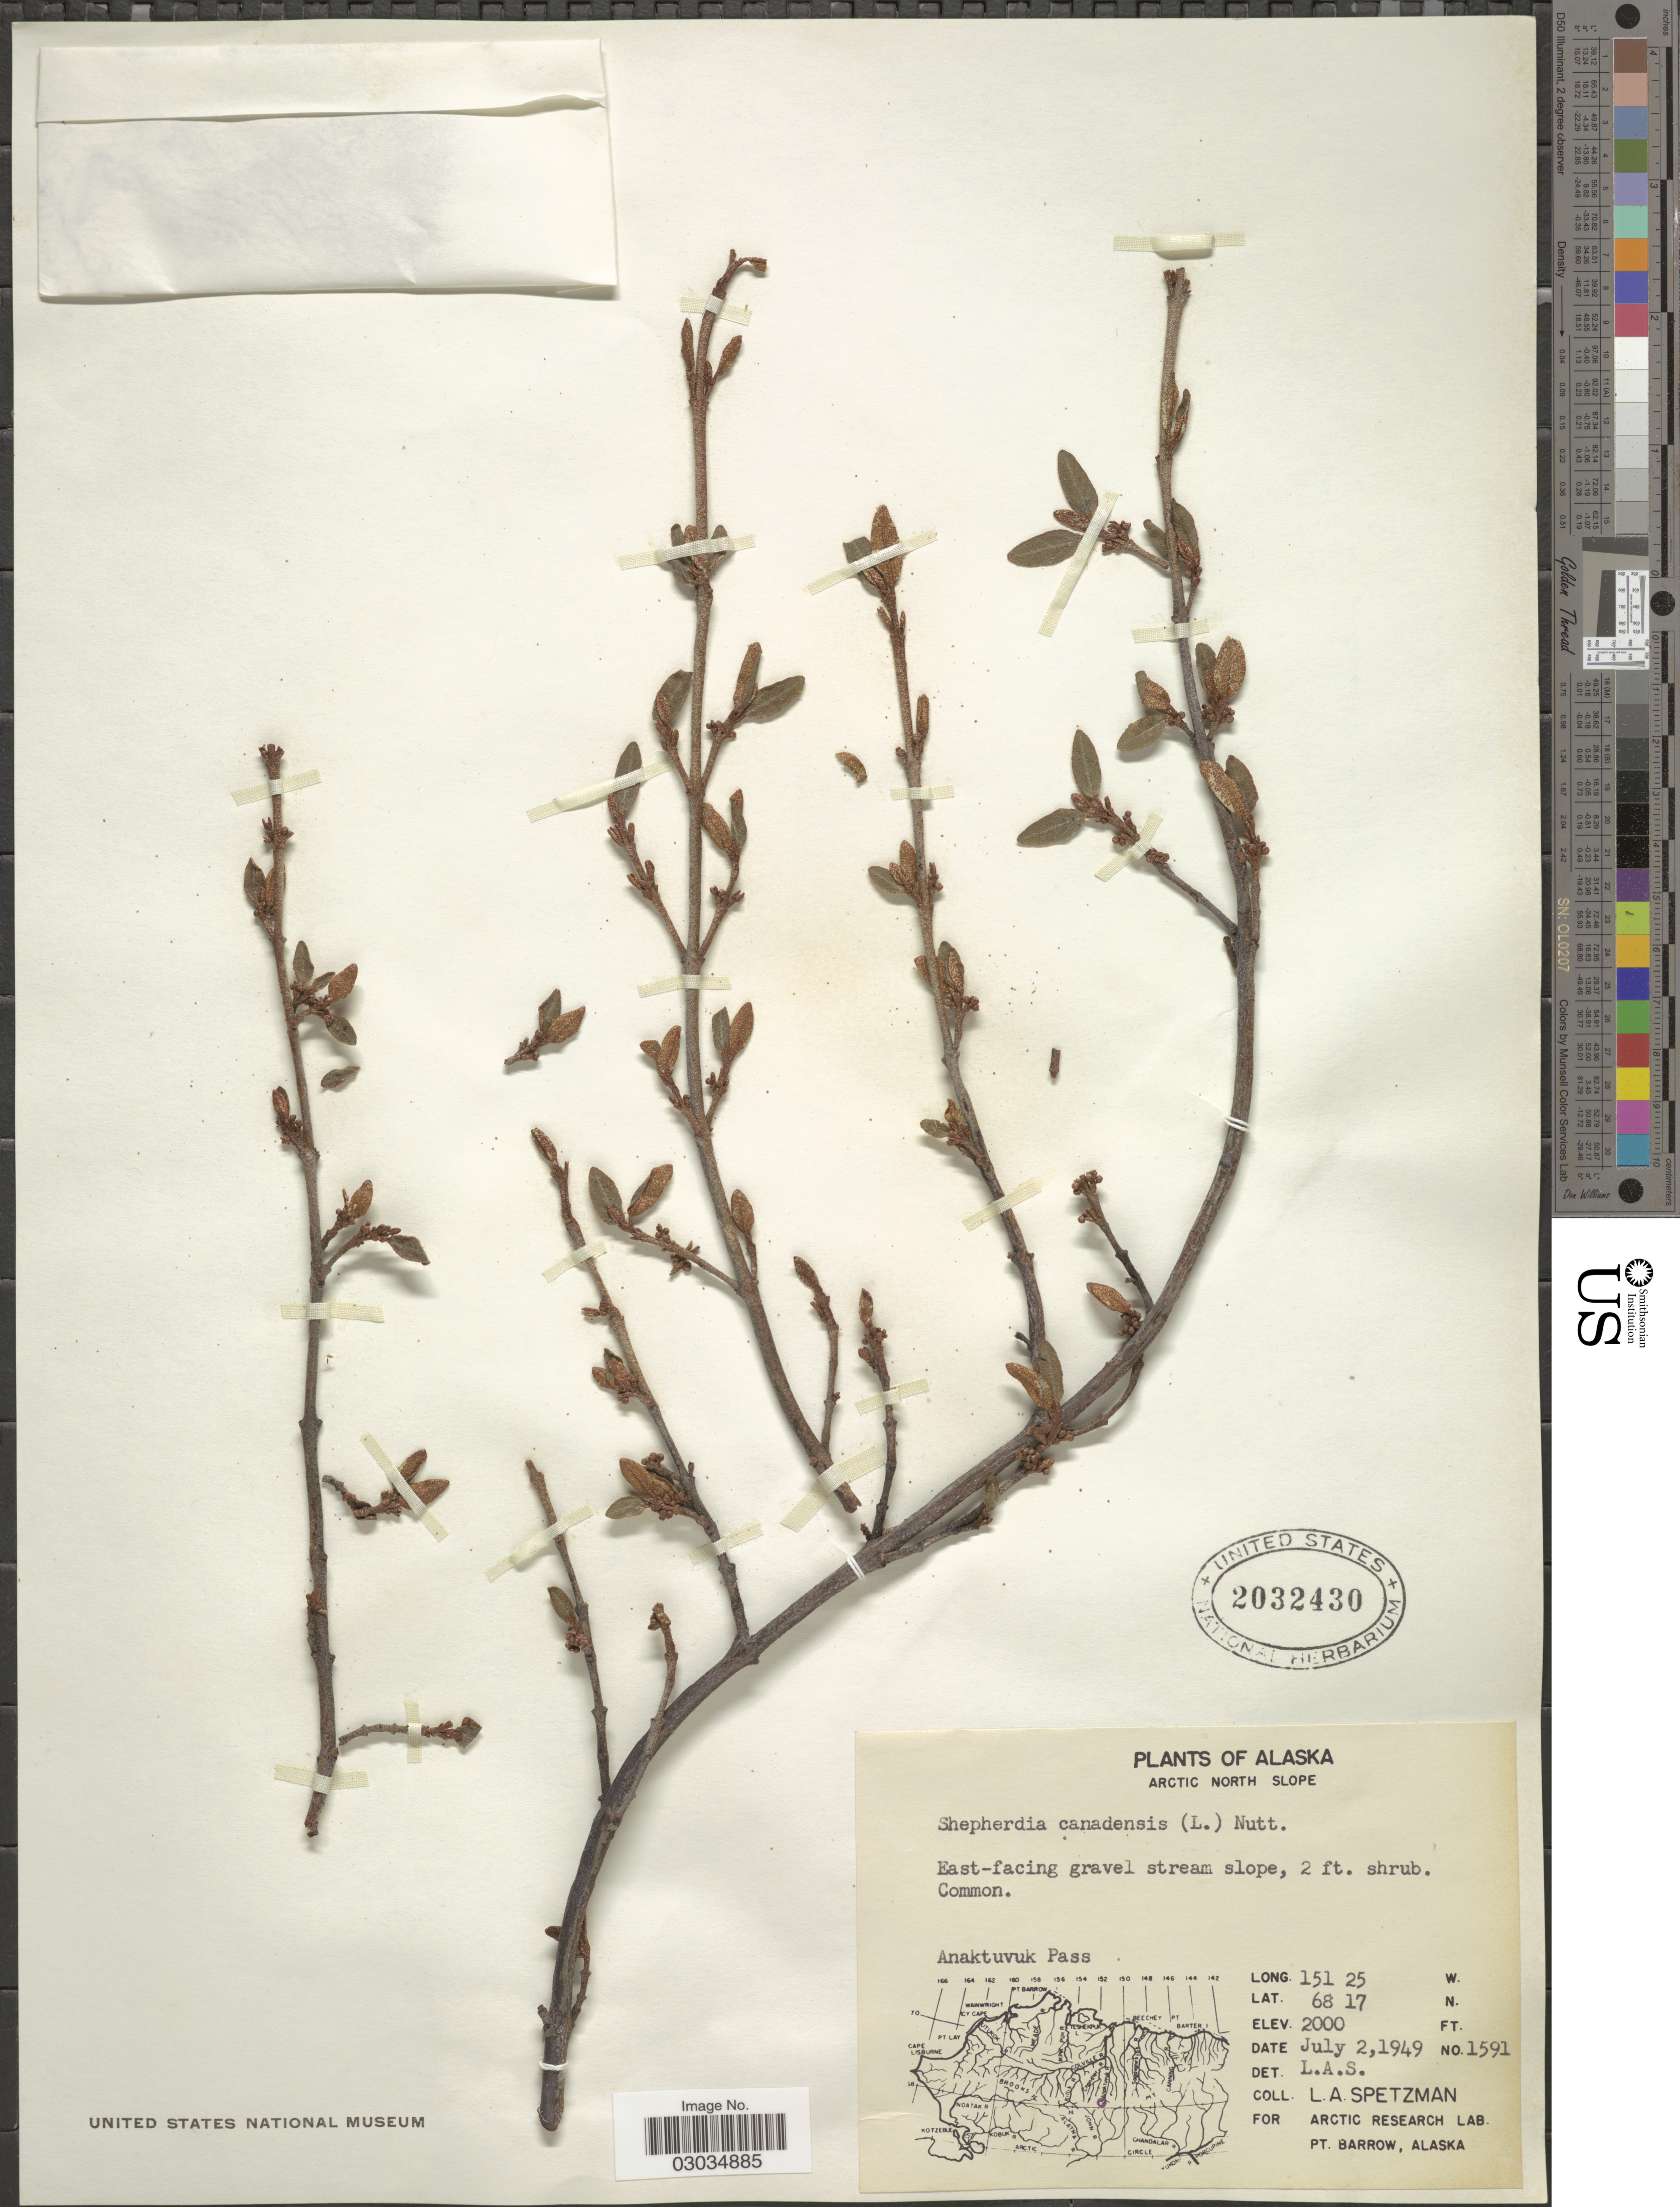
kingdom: Plantae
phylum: Tracheophyta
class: Magnoliopsida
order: Rosales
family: Elaeagnaceae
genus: Shepherdia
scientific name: Shepherdia canadensis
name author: (L.) Nutt.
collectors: L. Spetzman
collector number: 1591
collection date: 1949-07-02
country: United States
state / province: Alaska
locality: Arctic North Slope, East-facing gravel stream slope, Anaktuvuk Pass.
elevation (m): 610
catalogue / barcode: US 2032430